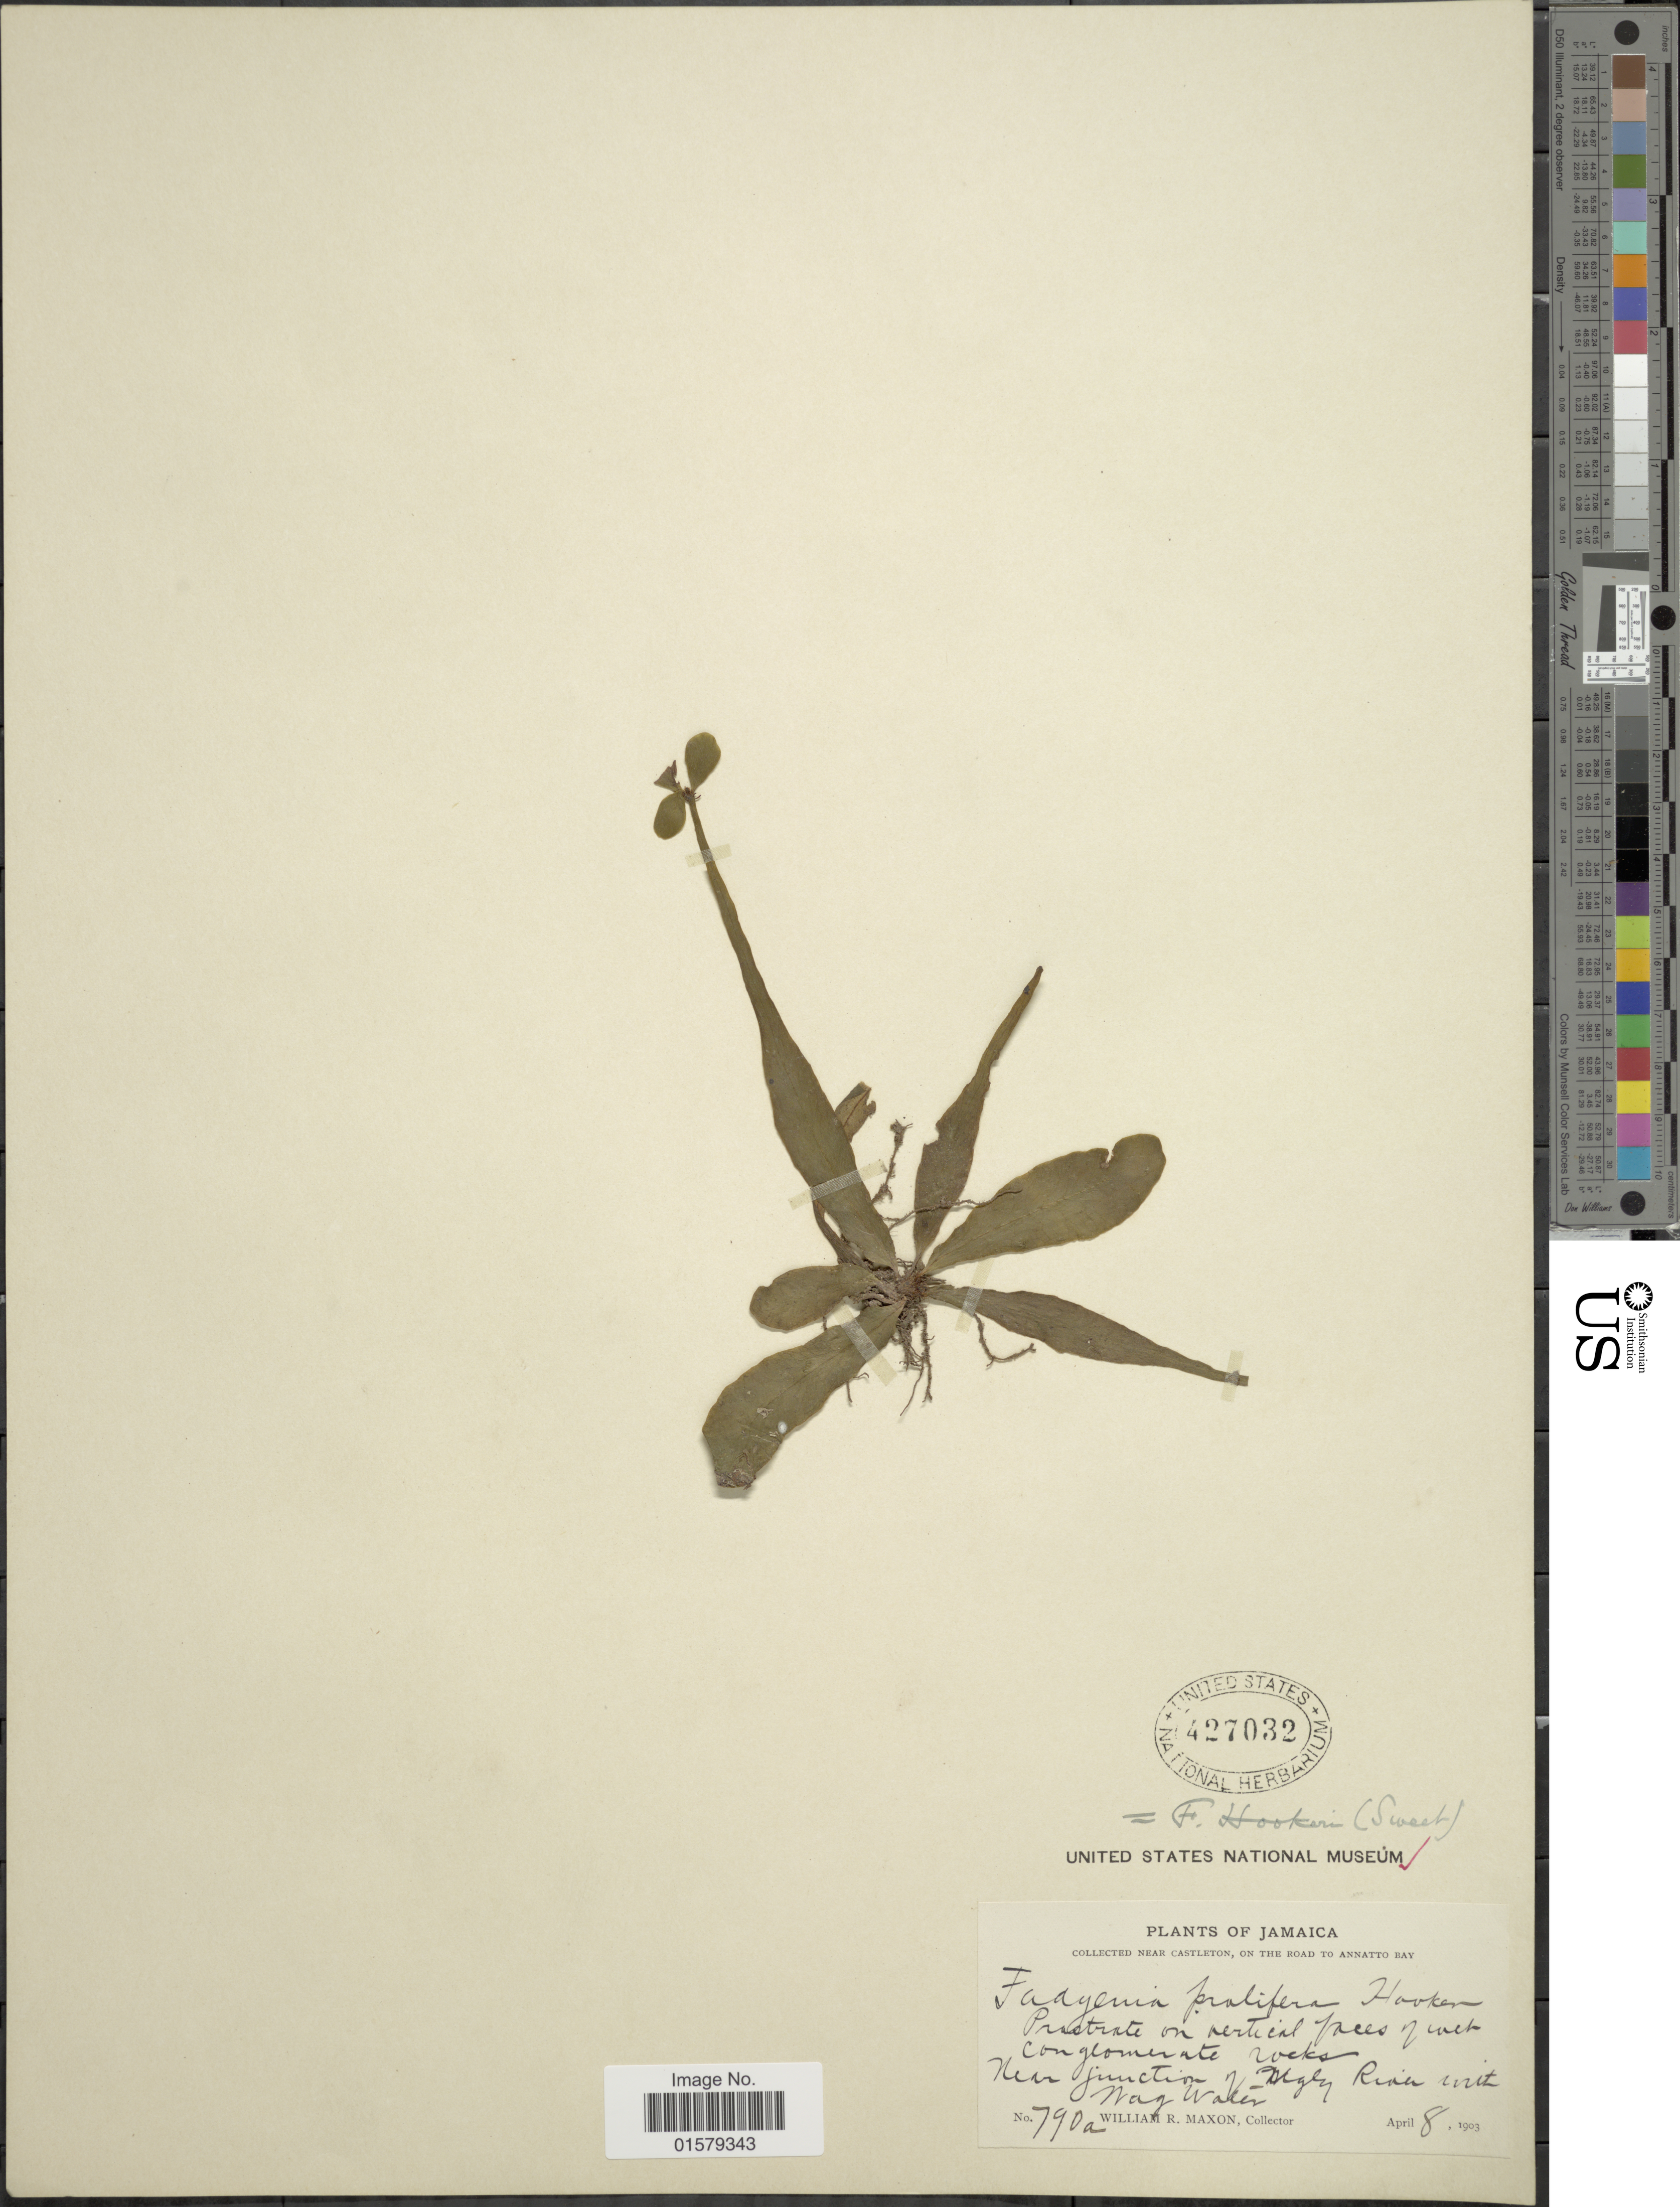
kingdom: Plantae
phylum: Tracheophyta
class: Polypodiopsida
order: Polypodiales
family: Tectariaceae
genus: Tectaria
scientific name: Tectaria hookeri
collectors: W. R. Maxon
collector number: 790a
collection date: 1903-04-08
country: Jamaica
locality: Near Castleton, on the road to Annatto Bay. Prostrate on vertical faces of wet conglomerate rocks, near junction of Ugly River with Wag Water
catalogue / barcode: US 427032